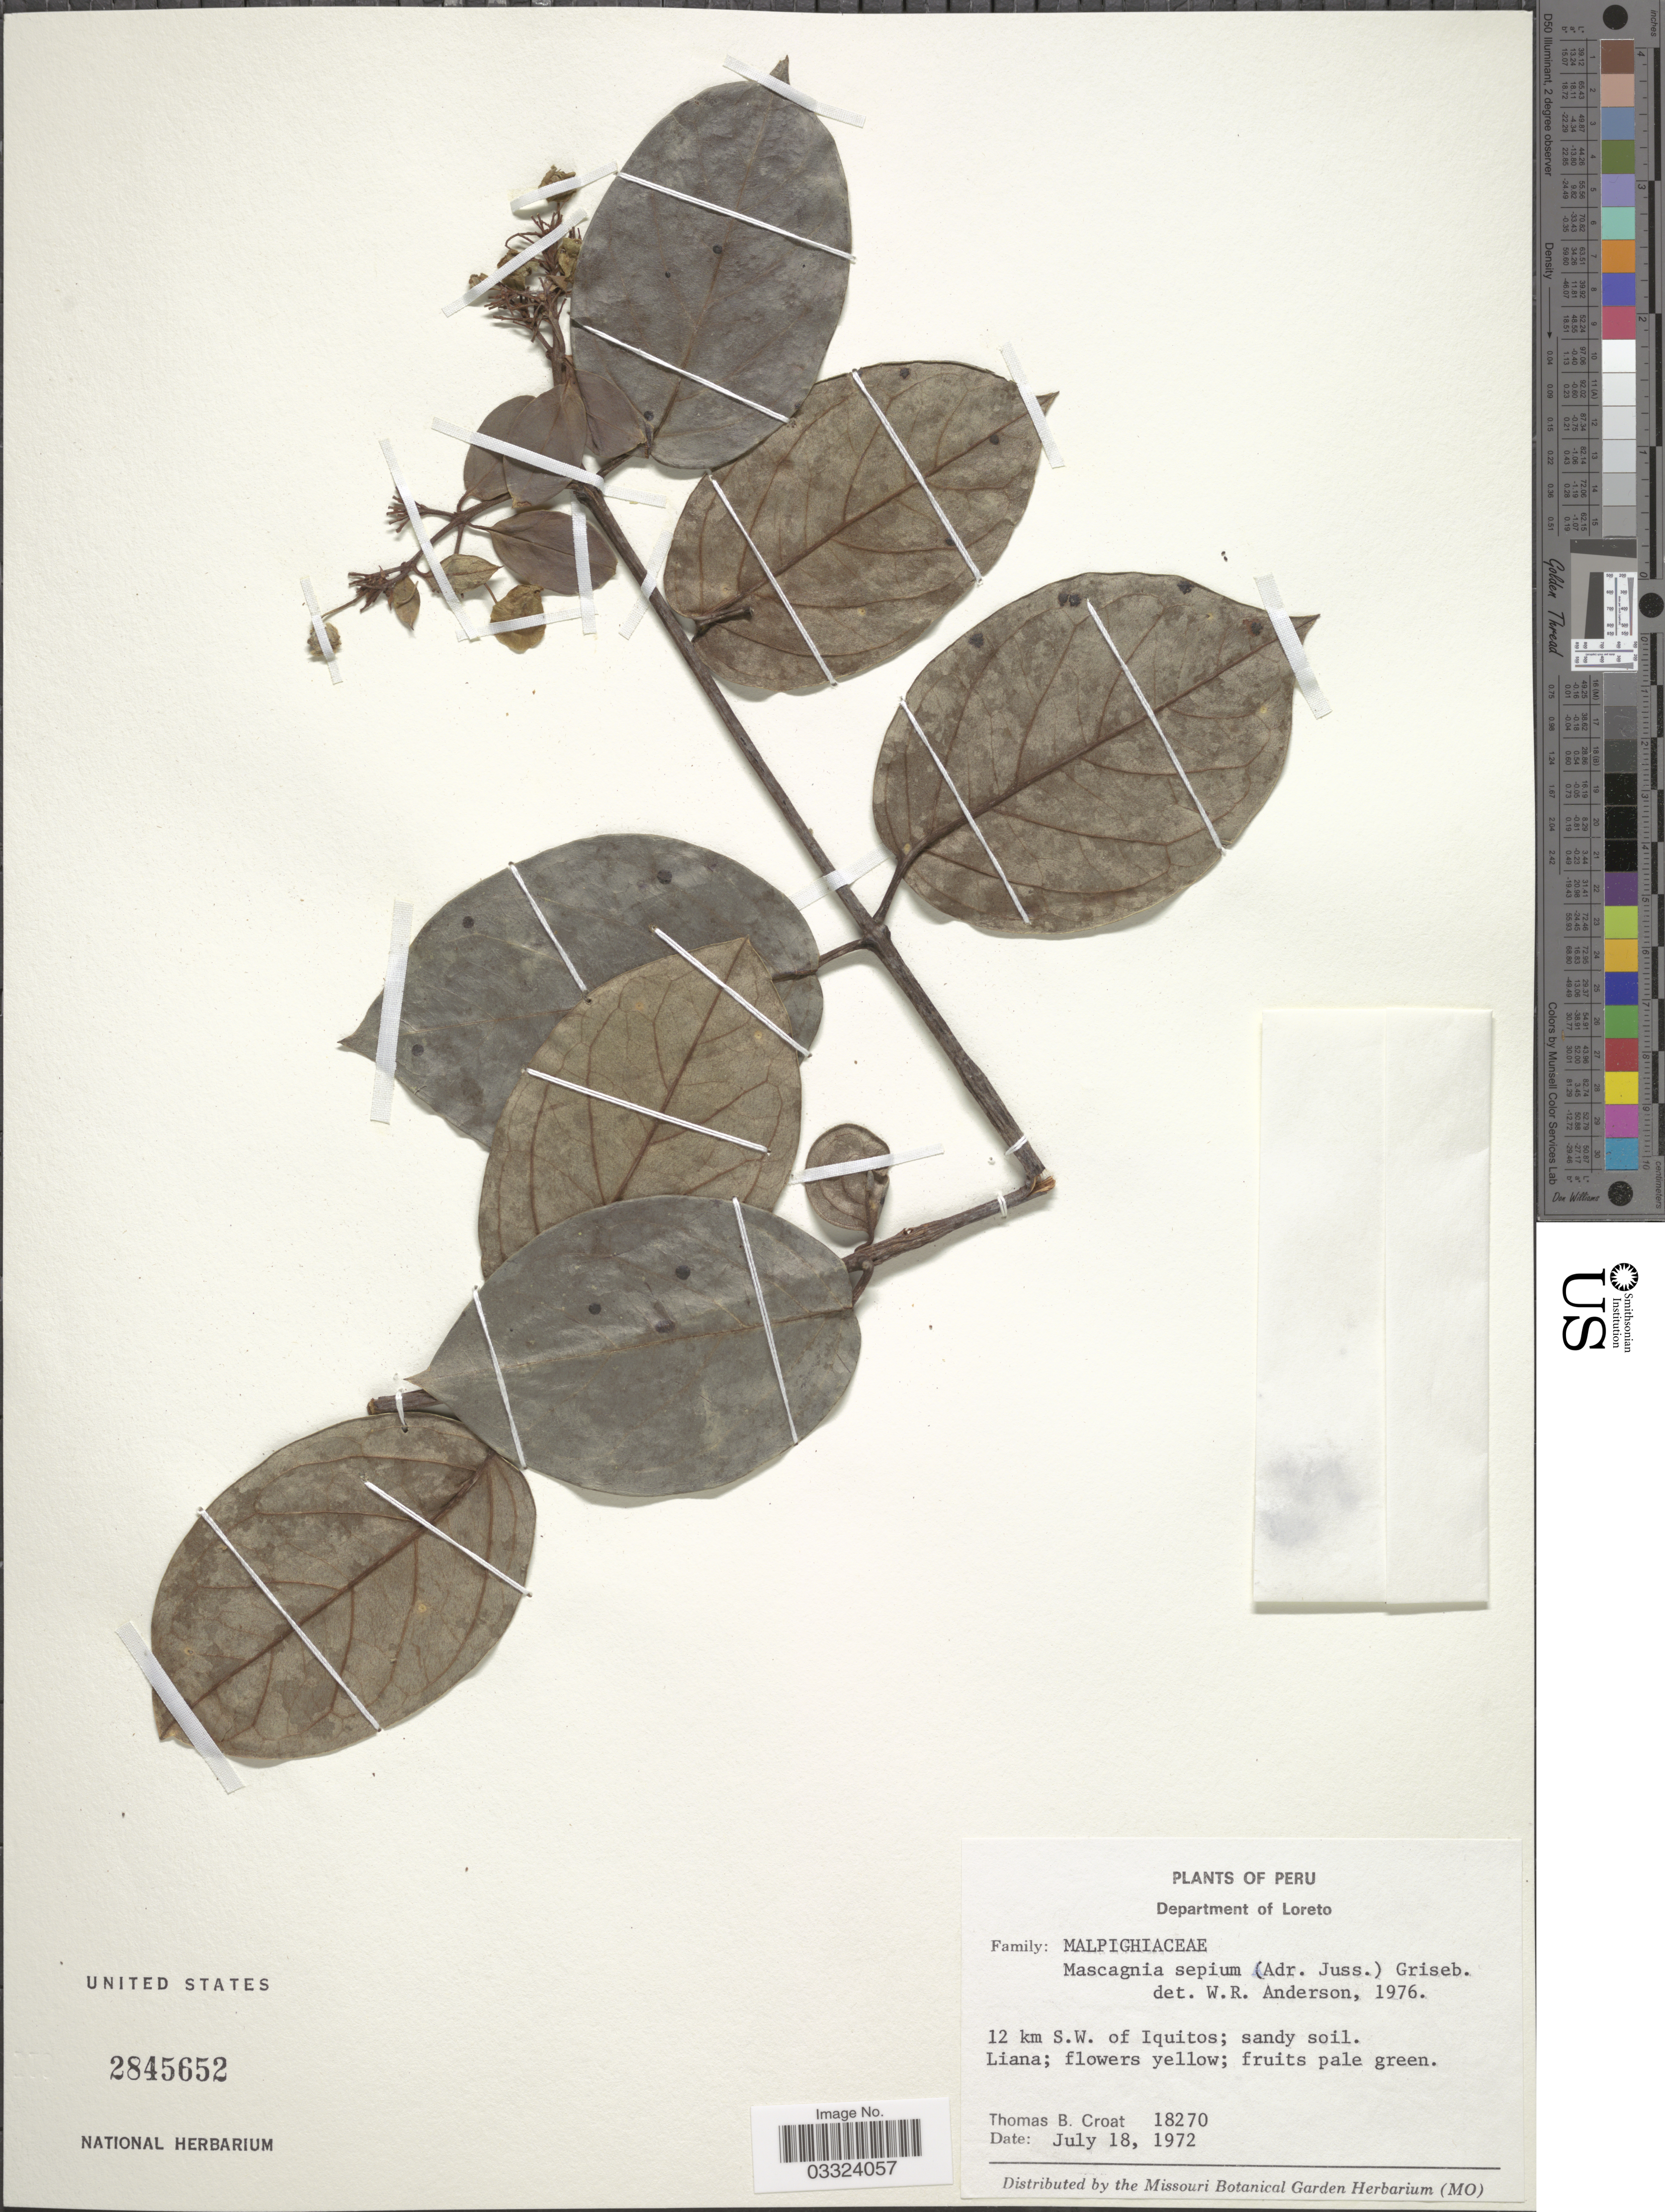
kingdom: Plantae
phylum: Tracheophyta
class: Magnoliopsida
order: Malpighiales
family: Malpighiaceae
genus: Mascagnia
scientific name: Mascagnia sepium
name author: (A. Juss.) Griseb.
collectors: T. B. Croat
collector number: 18270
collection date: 1972-07-18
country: Peru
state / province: Loreto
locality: Department of Loreto, 12 km S.W. of Iquitos.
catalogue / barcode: US 2845652